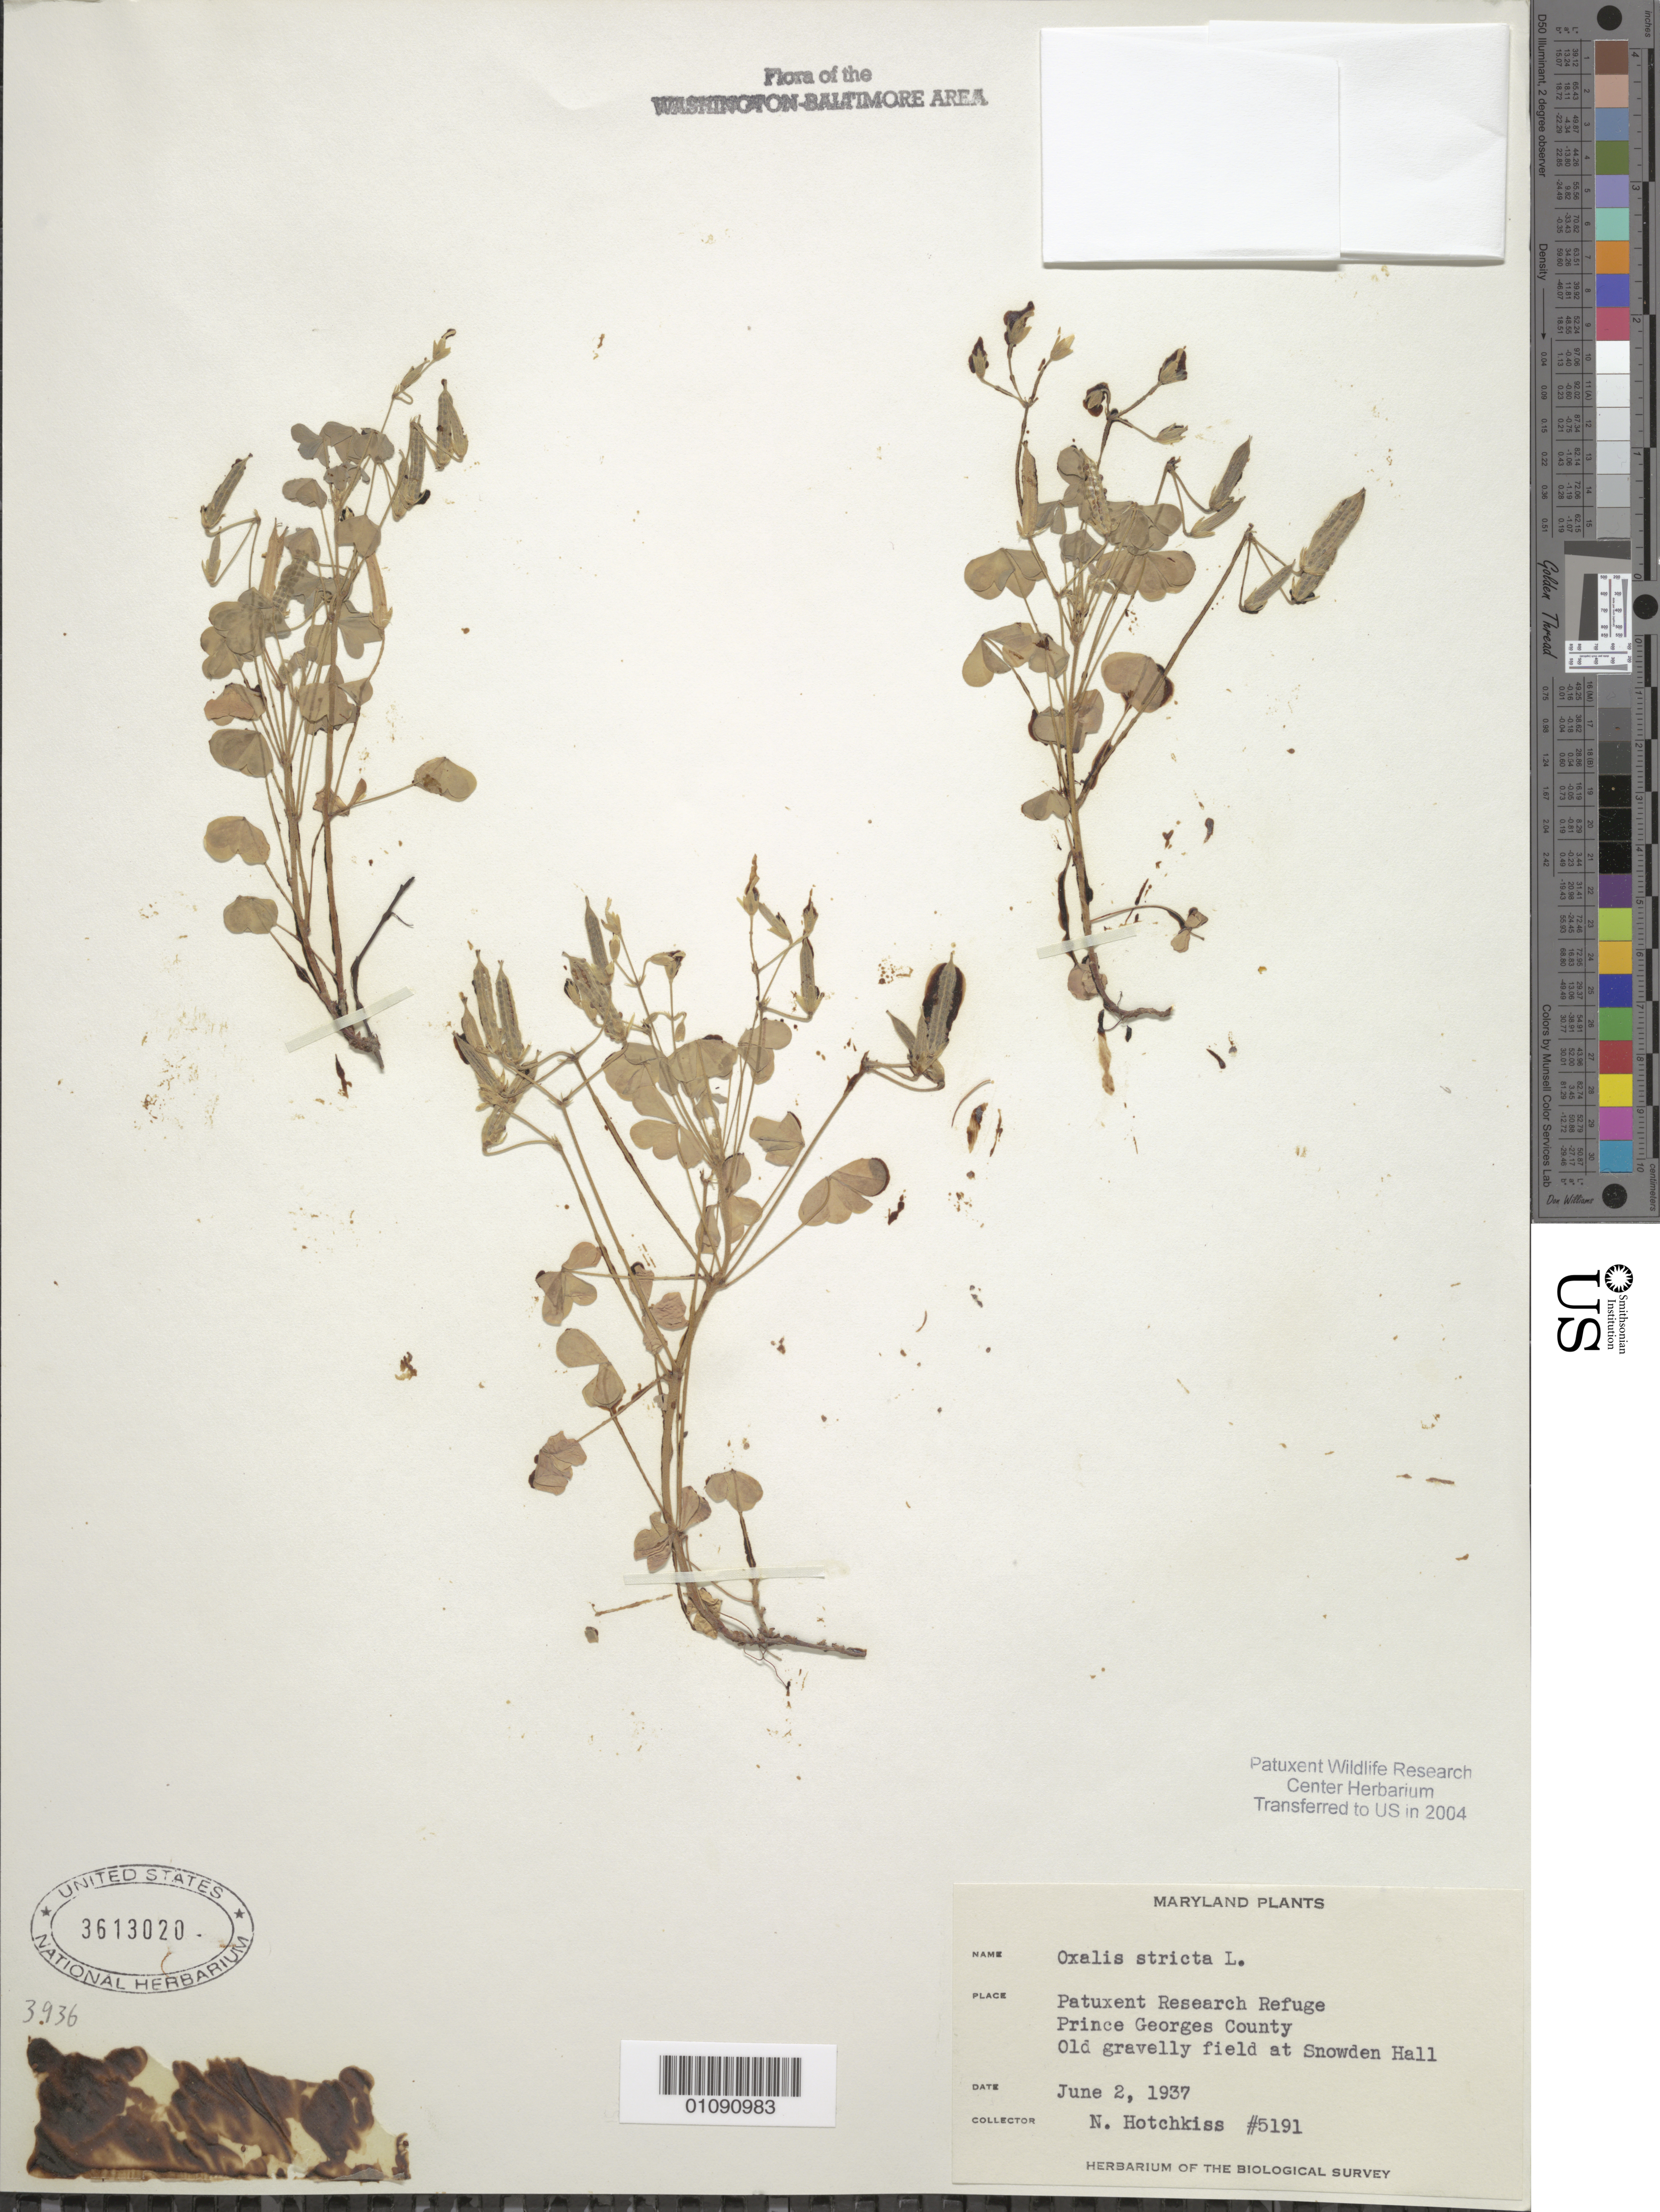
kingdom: Plantae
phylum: Tracheophyta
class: Magnoliopsida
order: Oxalidales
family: Oxalidaceae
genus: Oxalis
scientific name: Oxalis stricta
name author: L.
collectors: N. Hotchkiss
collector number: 5191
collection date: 1937-06-02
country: United States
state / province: Maryland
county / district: Prince George's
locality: Patuxent Wildlife Refuge, Snowden Hall.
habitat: Old gravelly field.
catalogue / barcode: US 3613020